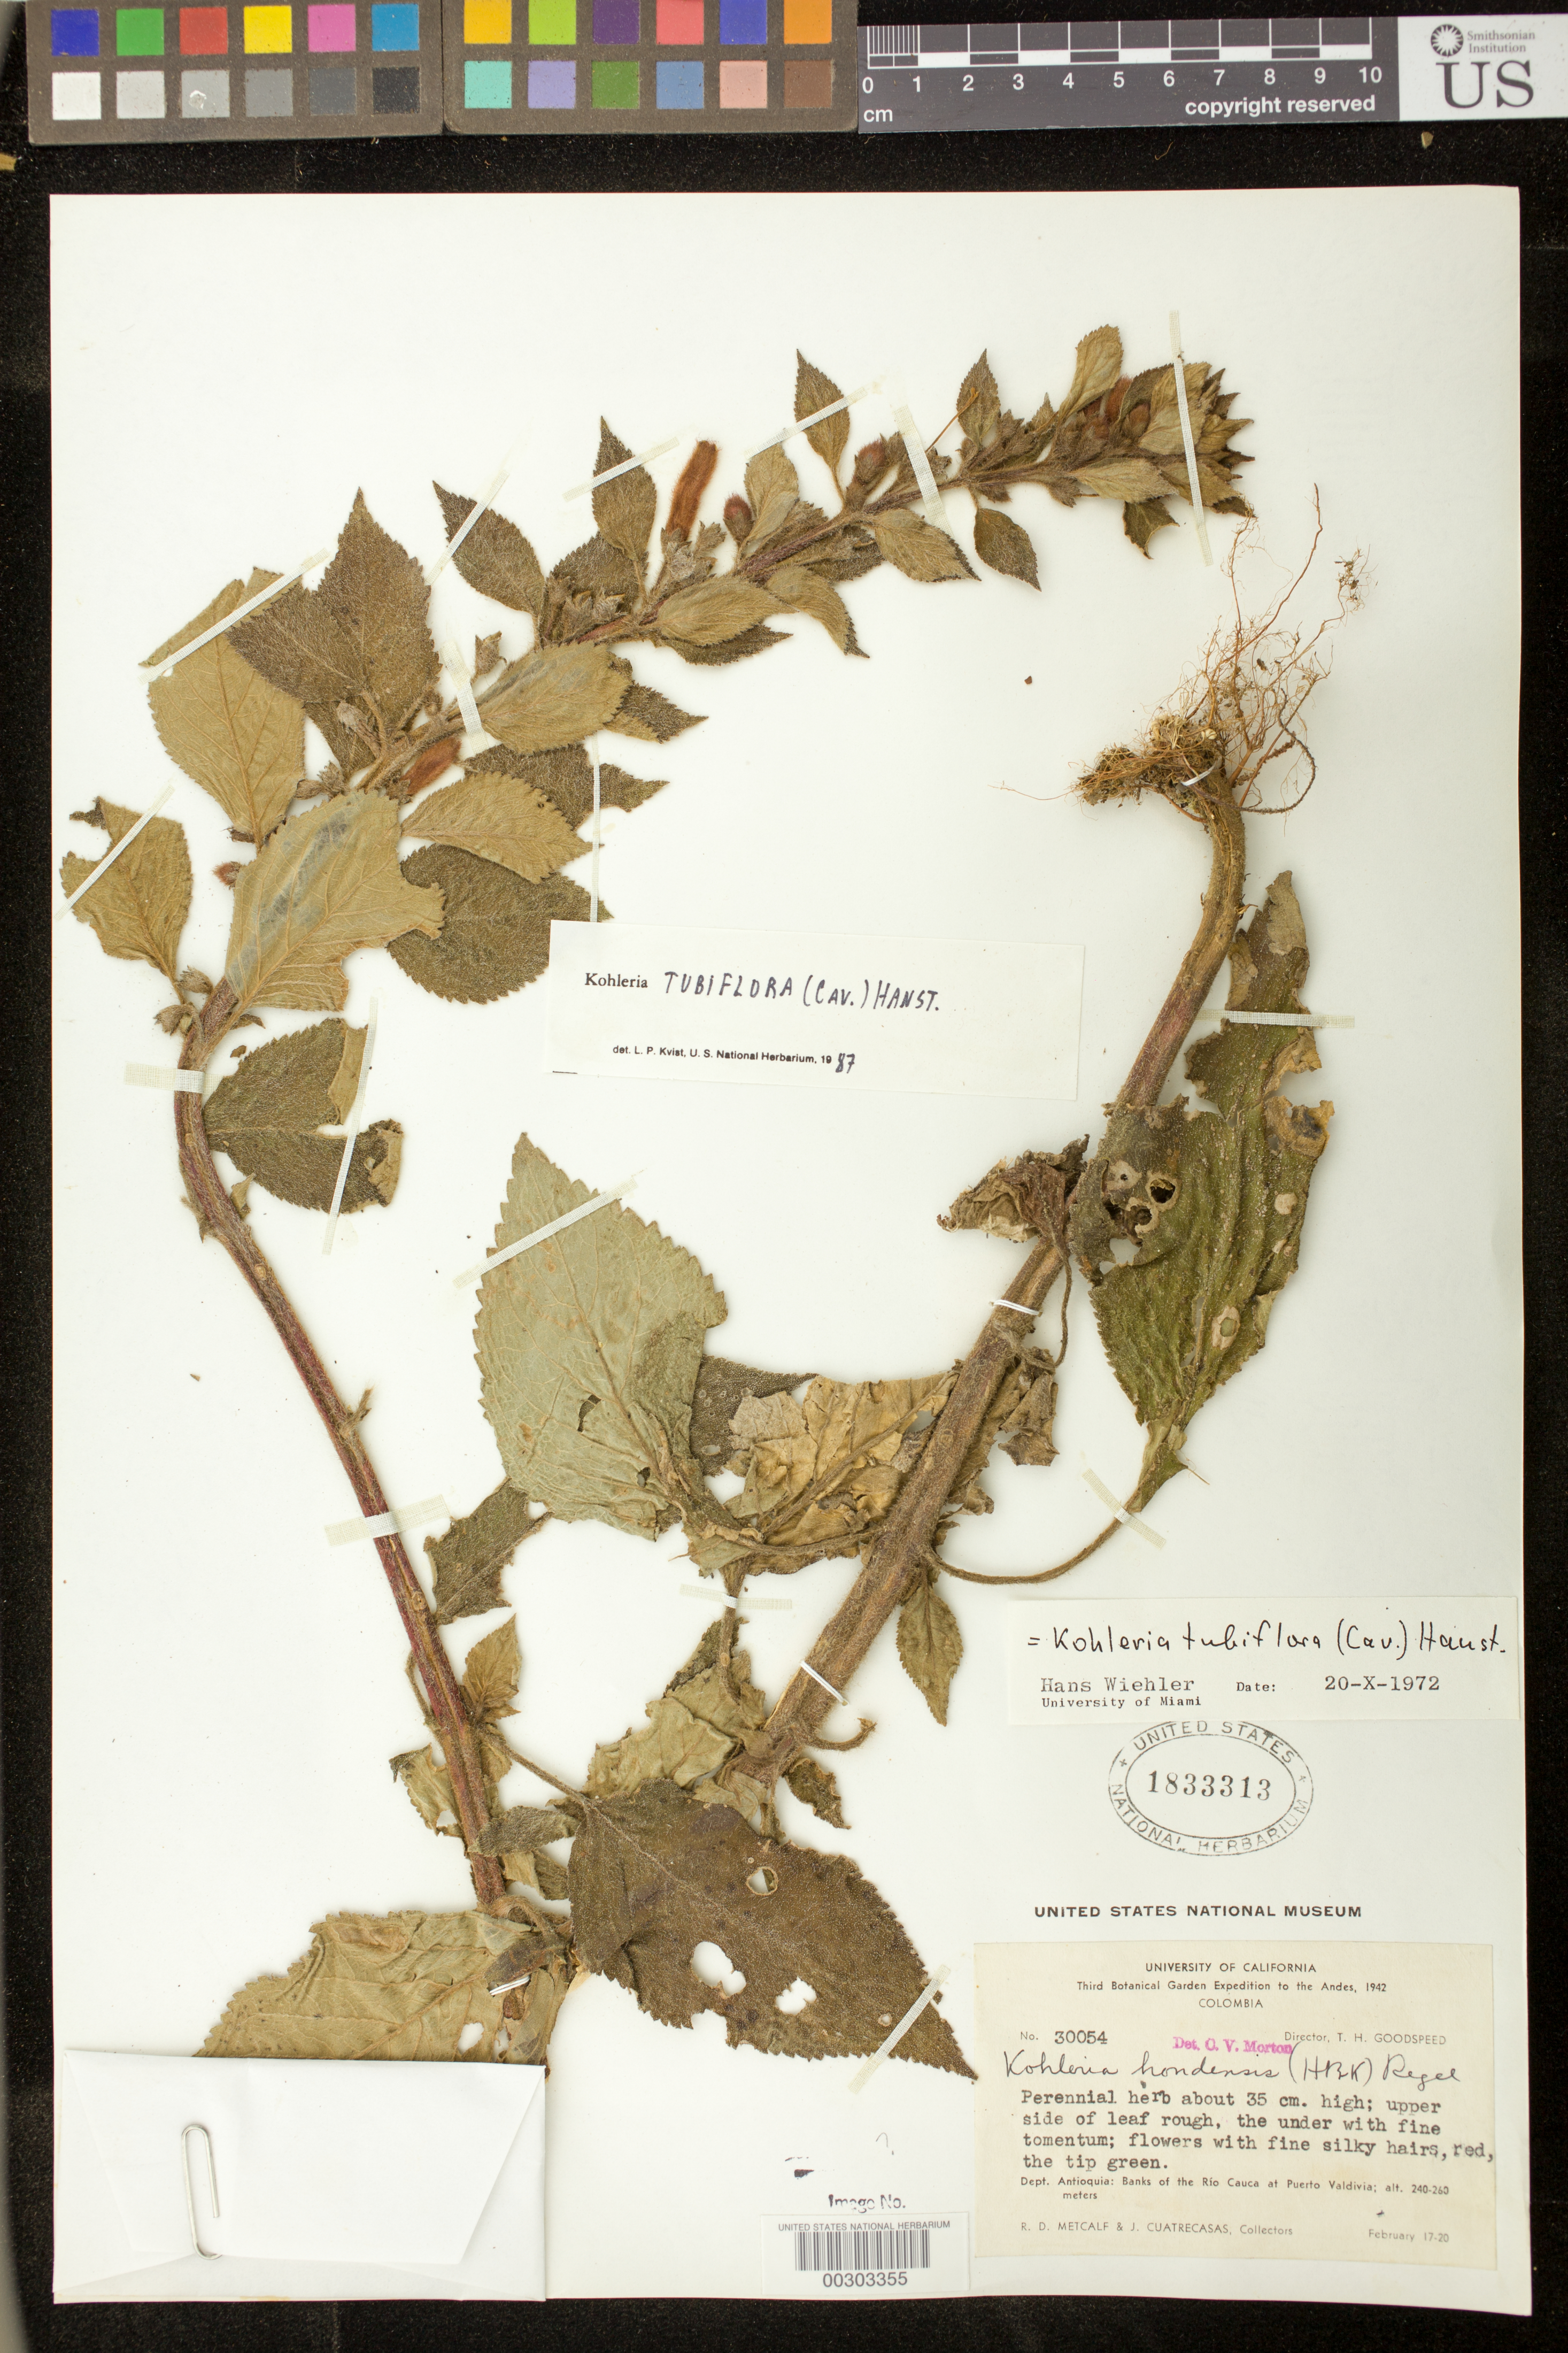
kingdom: Plantae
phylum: Tracheophyta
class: Magnoliopsida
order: Lamiales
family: Gesneriaceae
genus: Kohleria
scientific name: Kohleria tubiflora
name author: (Cav.) Hanst.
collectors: R. D. Metcalf & J. Cuatrecasas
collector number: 30054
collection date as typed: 17-20 Feb 1942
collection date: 1942-02-17/1942-02-20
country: Colombia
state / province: Antioquia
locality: Banks of the Rio Cauca at Puerto Valdivia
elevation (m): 240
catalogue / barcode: US 1833313